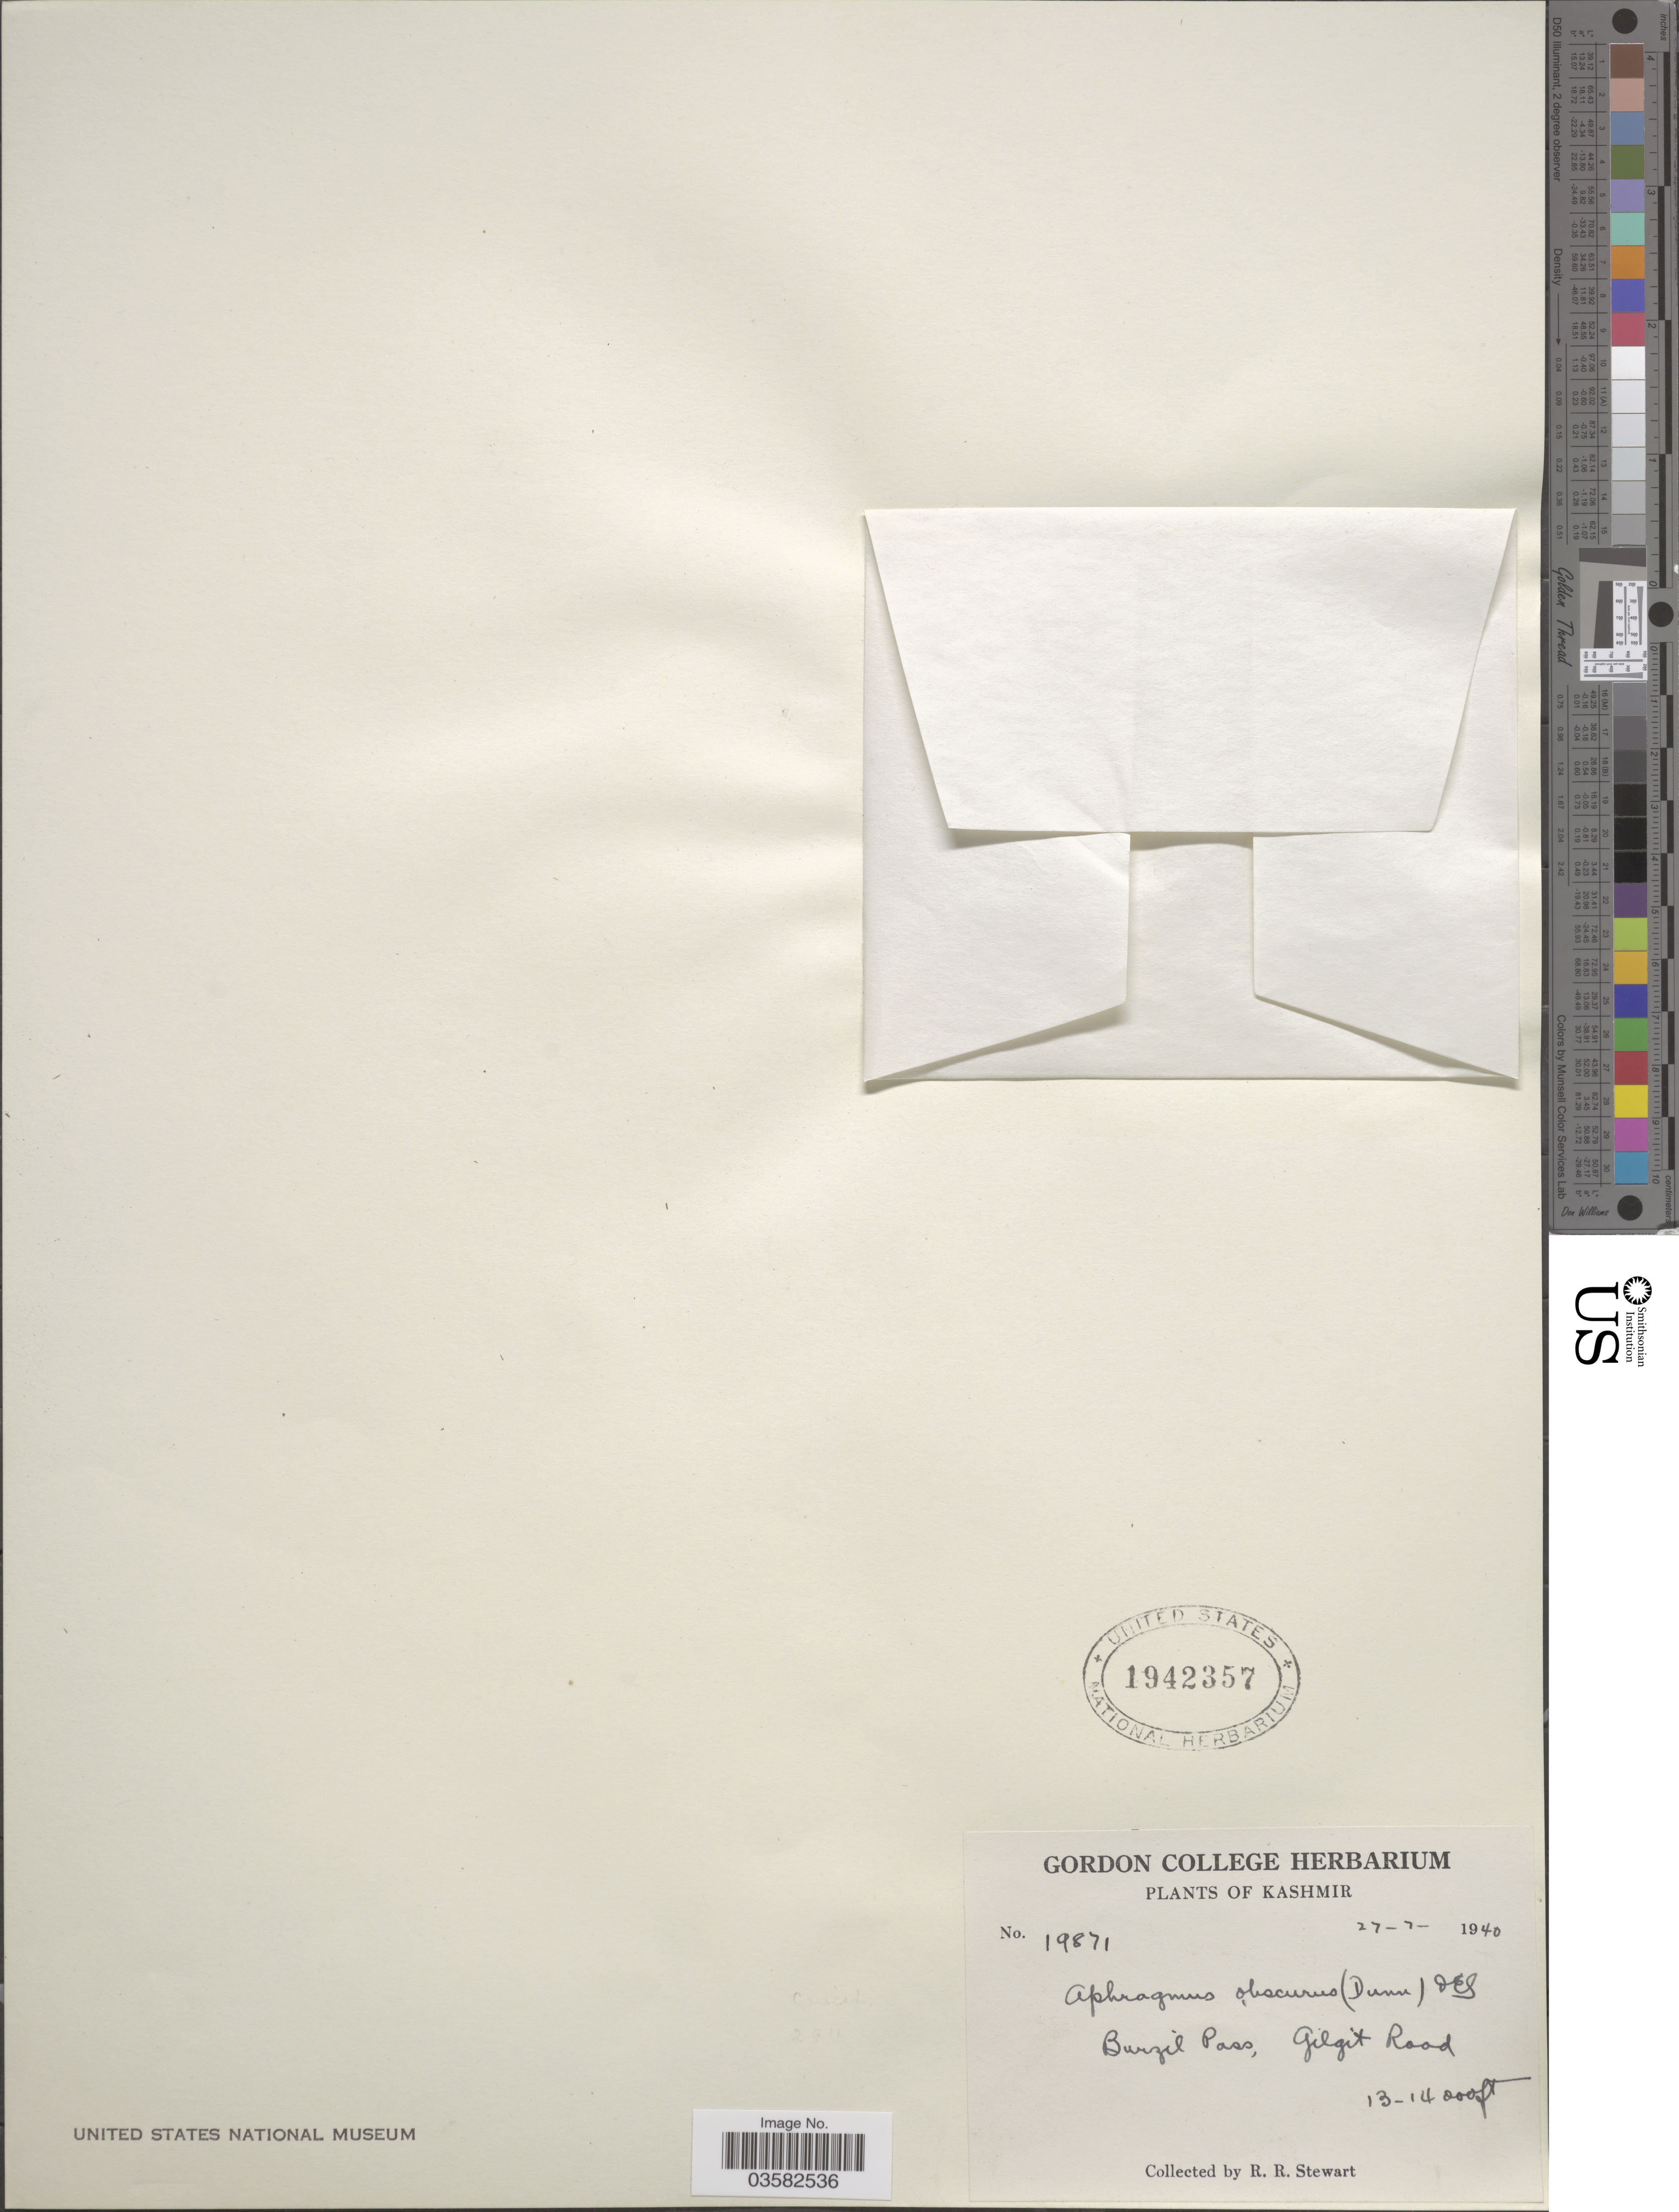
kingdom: Plantae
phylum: Tracheophyta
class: Magnoliopsida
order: Brassicales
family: Brassicaceae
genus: Aphragmus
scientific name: Aphragmus obscurus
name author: (Dunn) O.E. Schulz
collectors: R. Stewart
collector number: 19871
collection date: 1940-07-27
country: Pakistan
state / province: Gilgit-Baltistan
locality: Kashmir. Burzil Pass, Gilgit Road.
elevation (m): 3962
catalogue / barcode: US 1942357